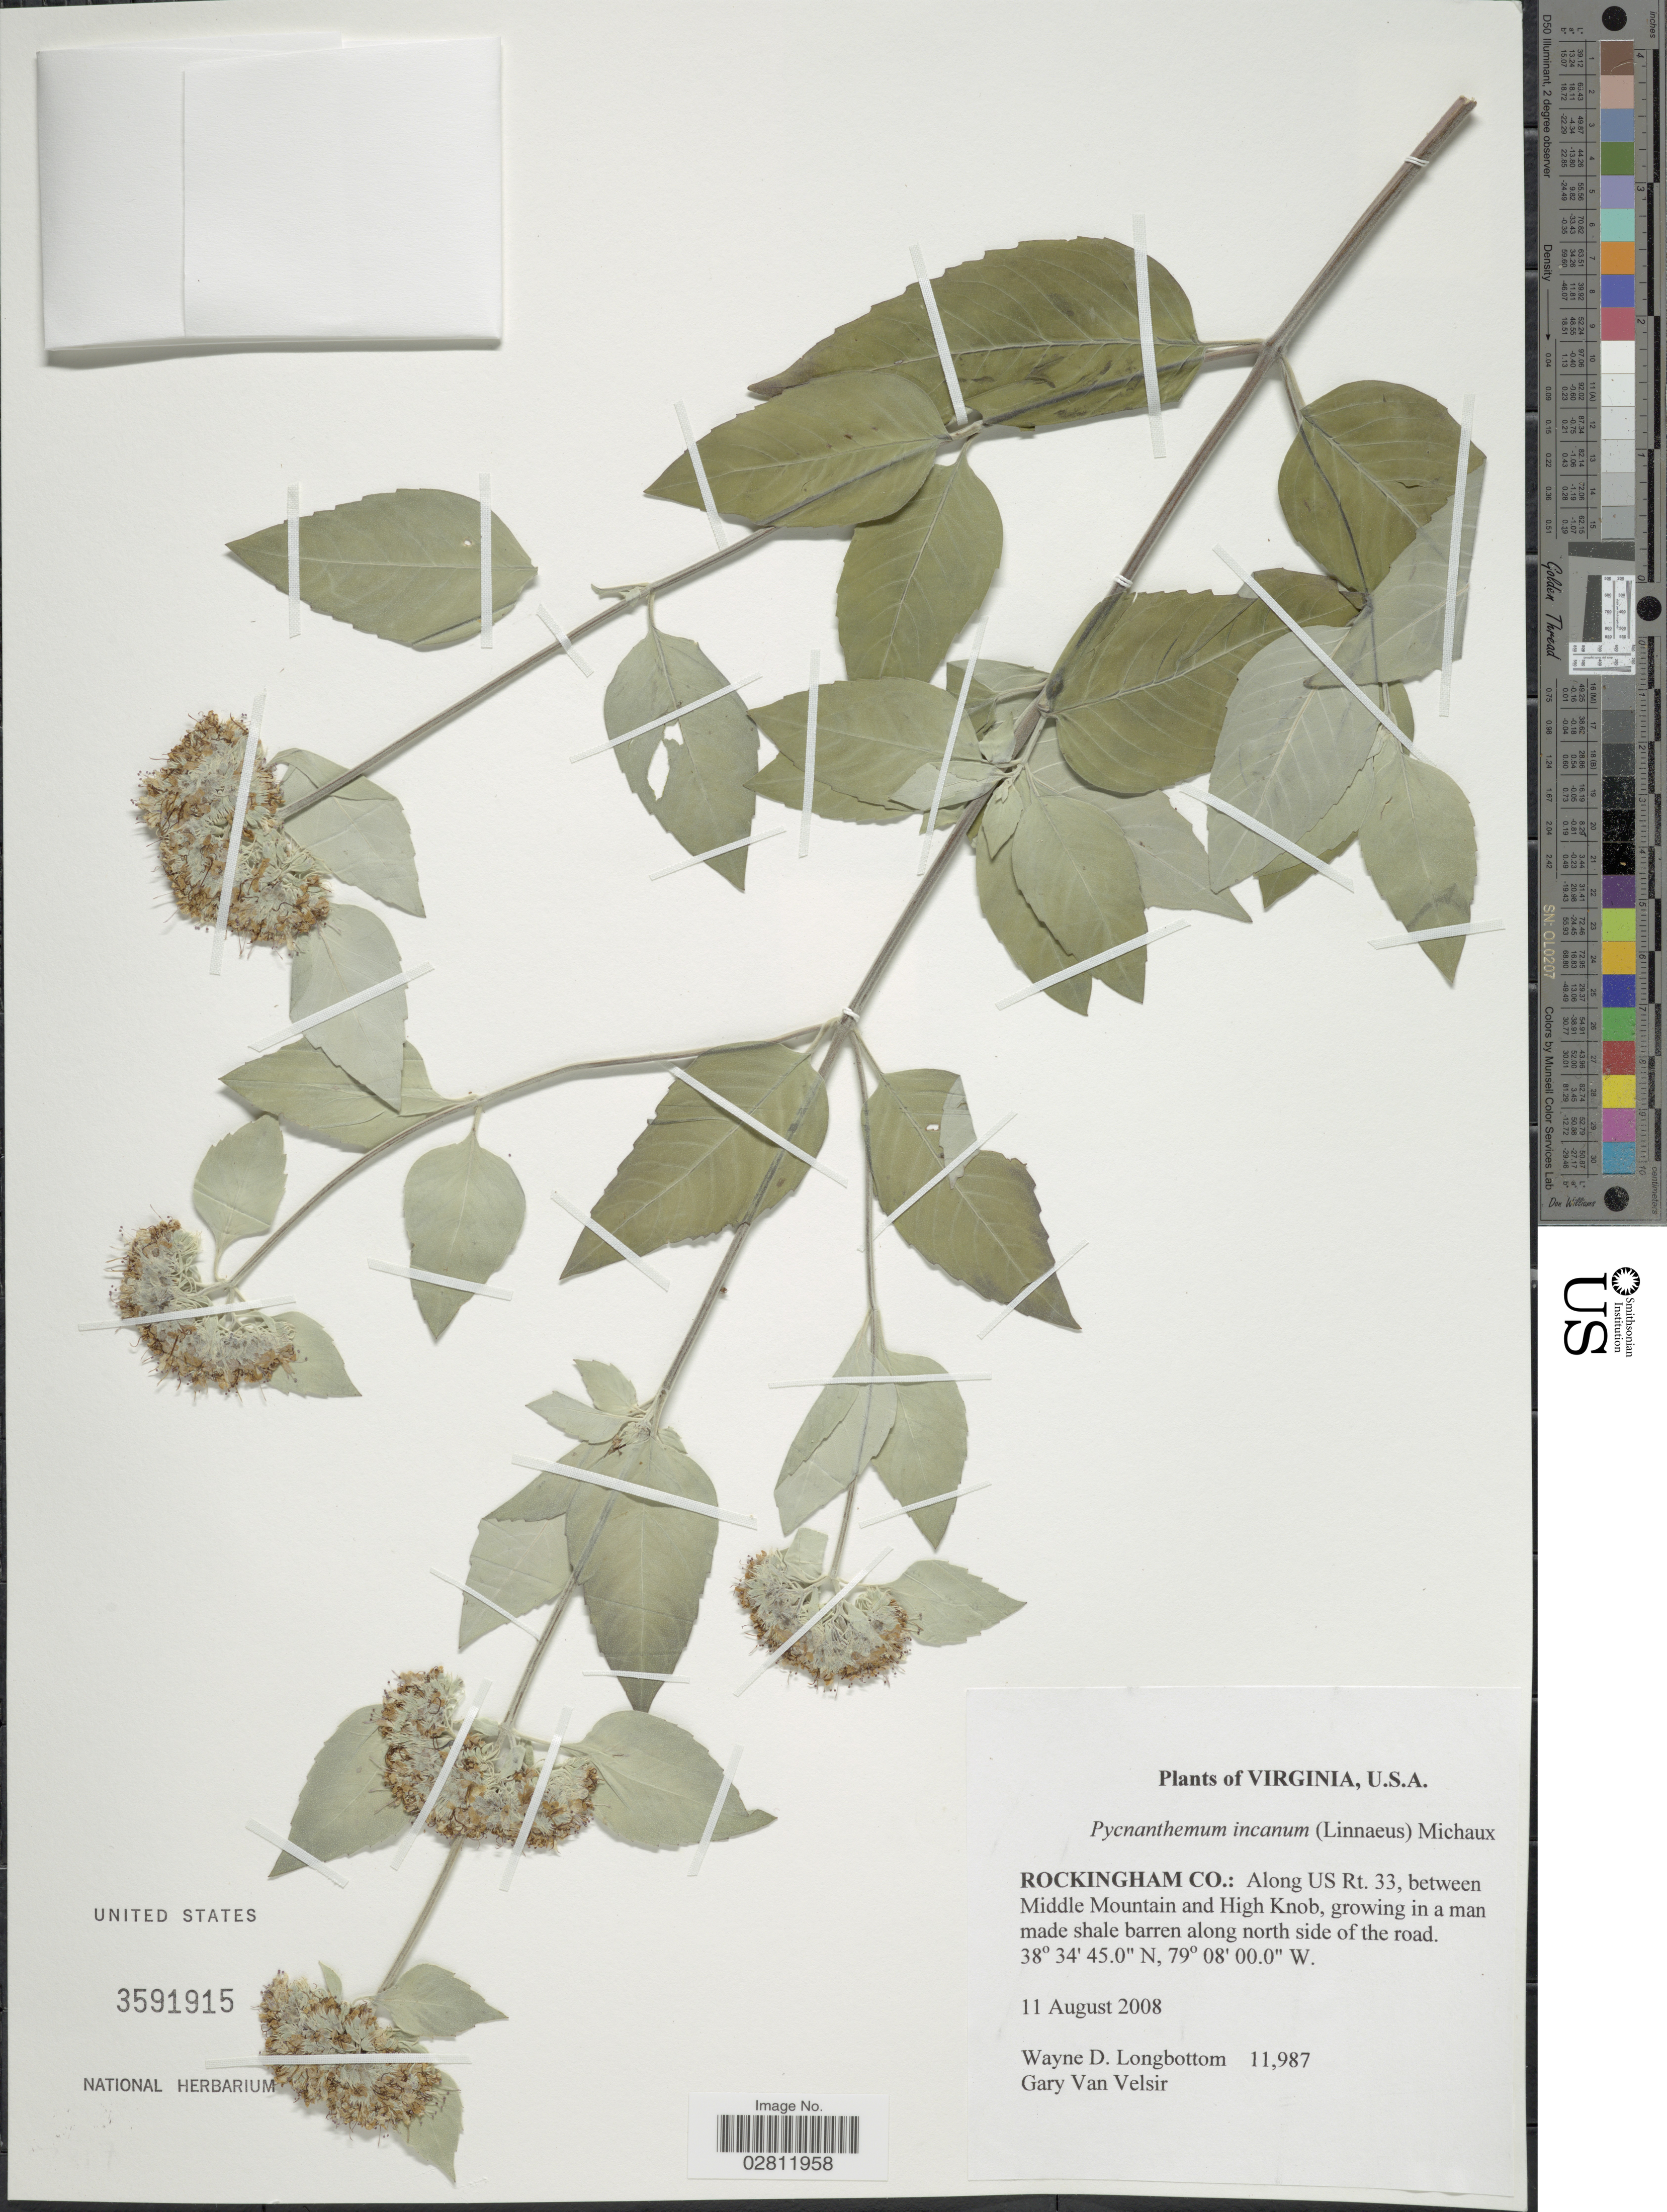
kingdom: Plantae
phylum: Tracheophyta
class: Magnoliopsida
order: Lamiales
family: Lamiaceae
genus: Pycnanthemum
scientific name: Pycnanthemum incanum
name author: (L.) Michx.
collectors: W. D. Longbottom & G. Van Velsir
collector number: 11987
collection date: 2008-08-11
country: United States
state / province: Virginia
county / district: Rockingham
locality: Along US Rt. 33, between Middle Mountain and High Knob.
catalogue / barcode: US 3591915